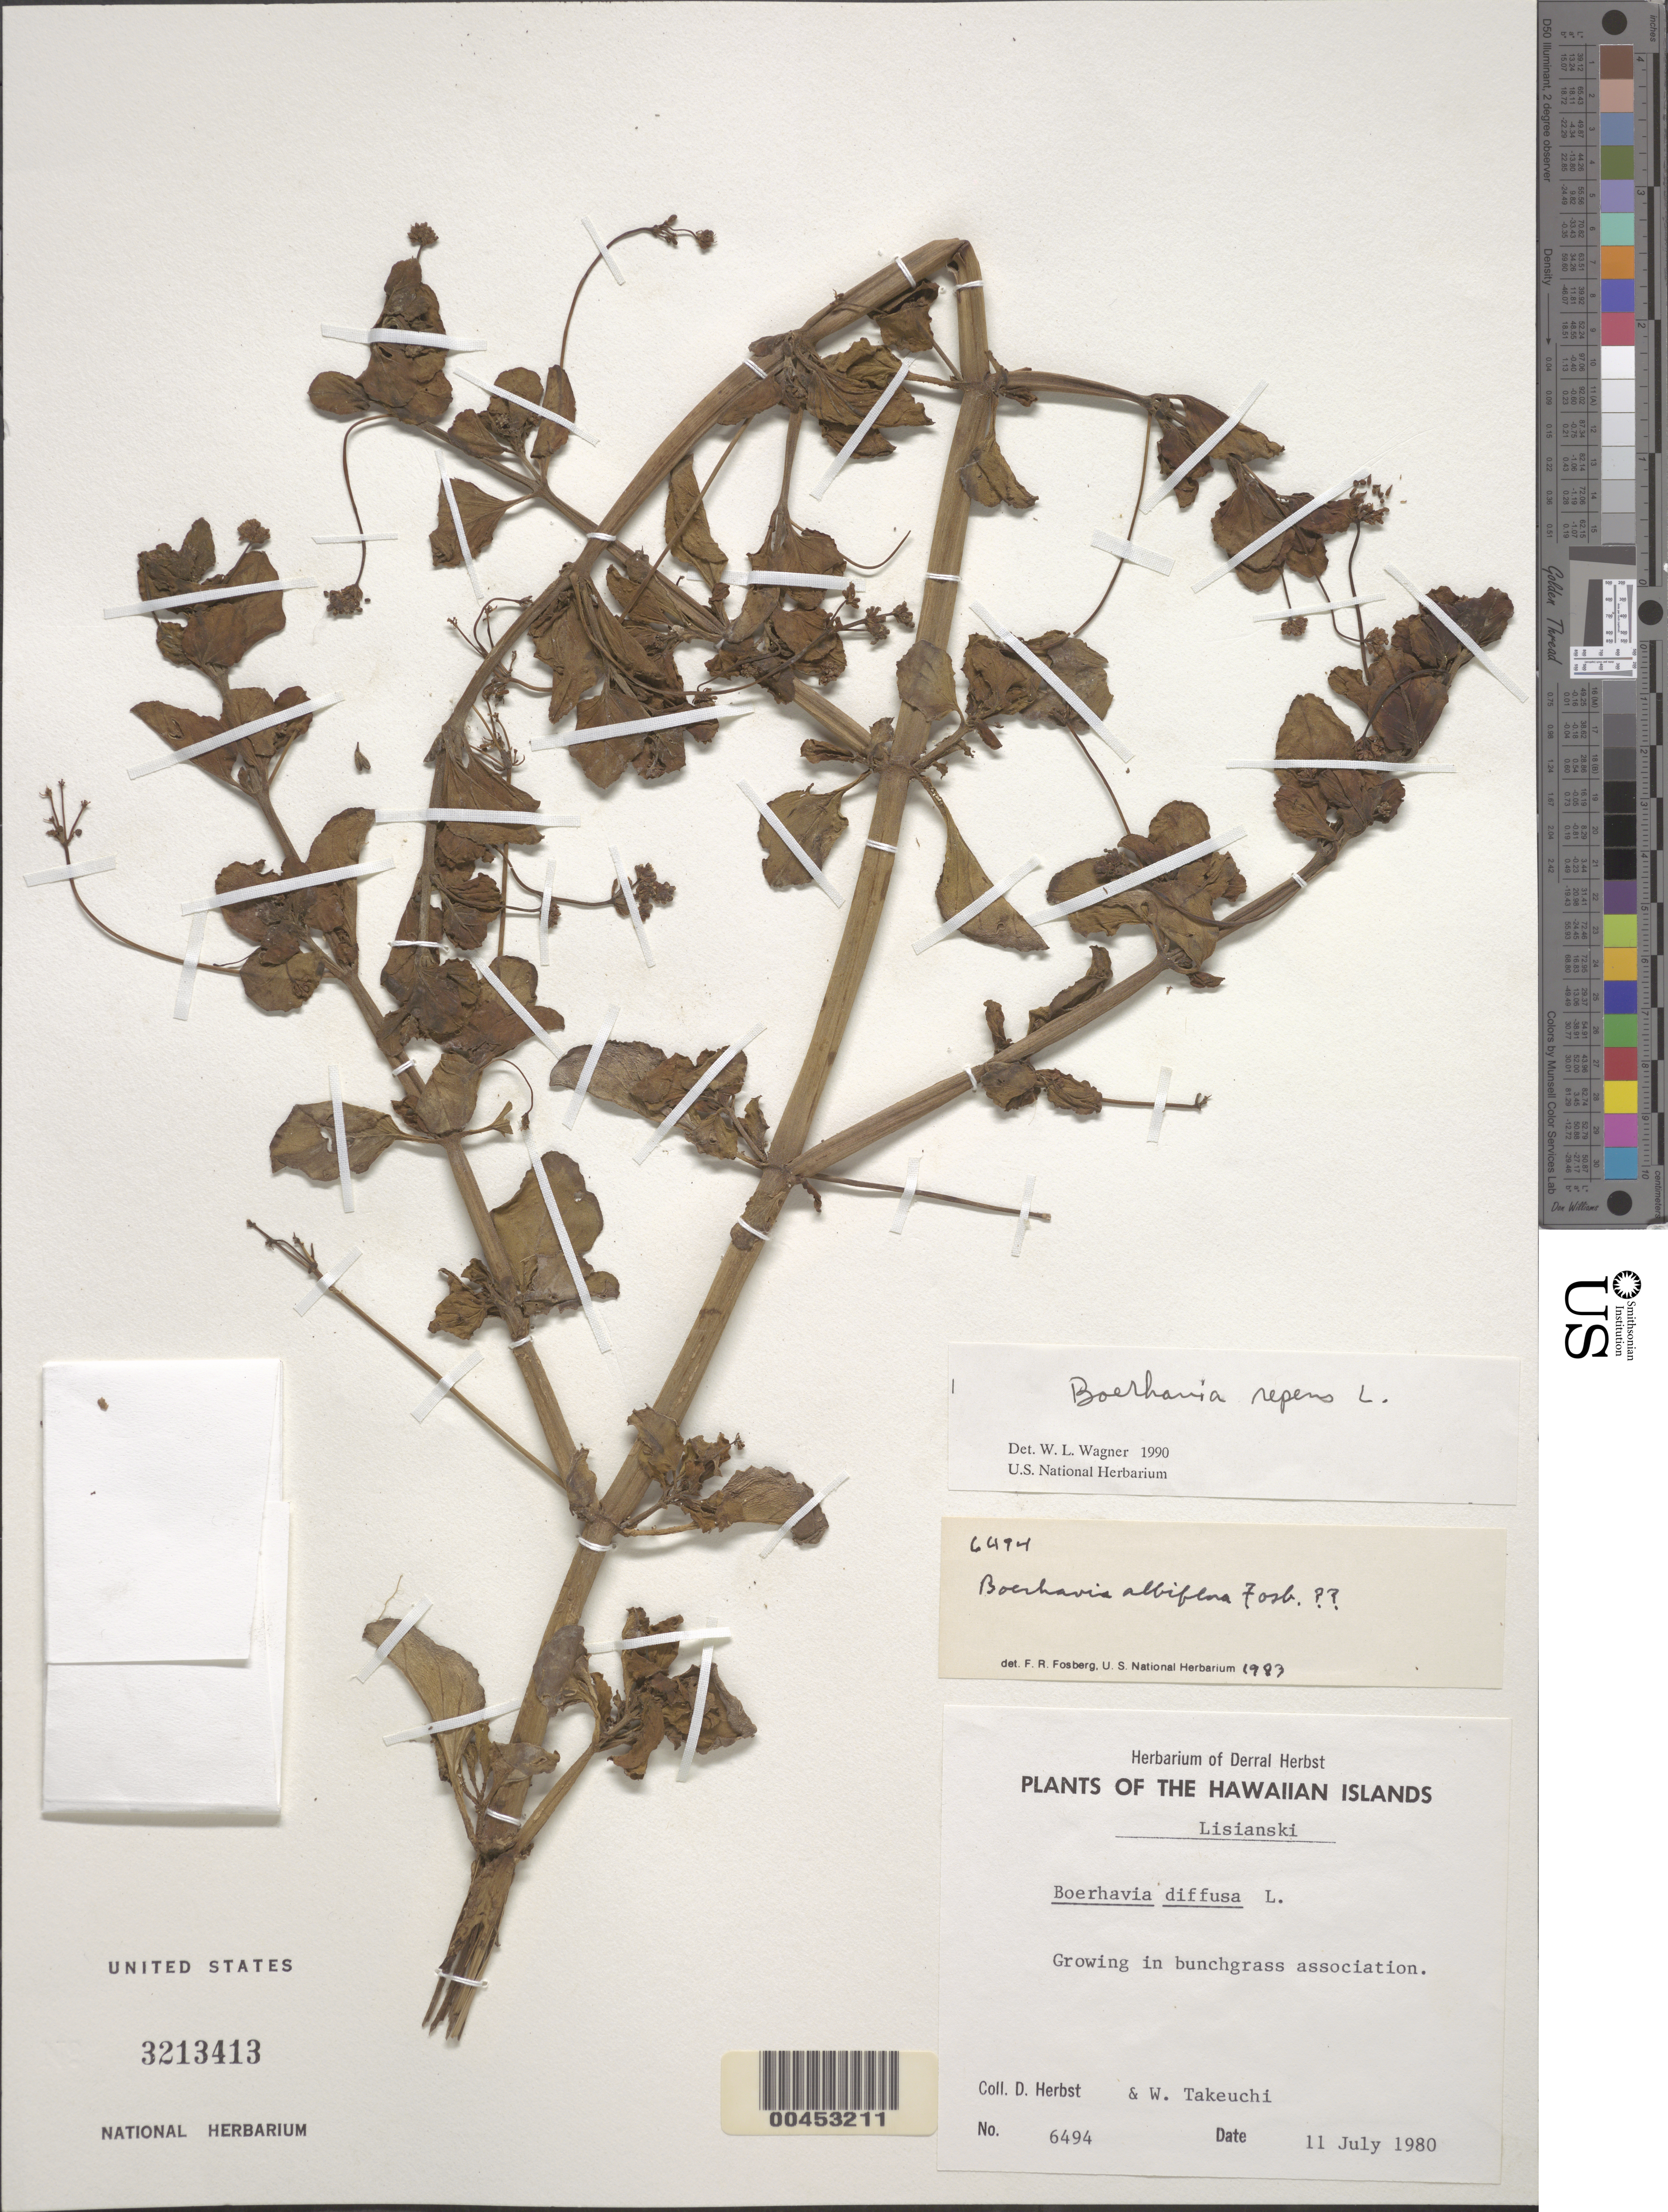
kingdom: Plantae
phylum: Tracheophyta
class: Magnoliopsida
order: Caryophyllales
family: Nyctaginaceae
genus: Boerhavia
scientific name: Boerhavia repens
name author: L.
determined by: Wagner, W. L., (BOT), Smithsonian Institution - National Museum of Natural History (UNITED STATES)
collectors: D. R. Herbst & W. N. Takeuchi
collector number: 6494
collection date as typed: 11 Jul 1980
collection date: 1980-07-11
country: United States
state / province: Hawaii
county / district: Honolulu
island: Lisianski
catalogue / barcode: US 3213413